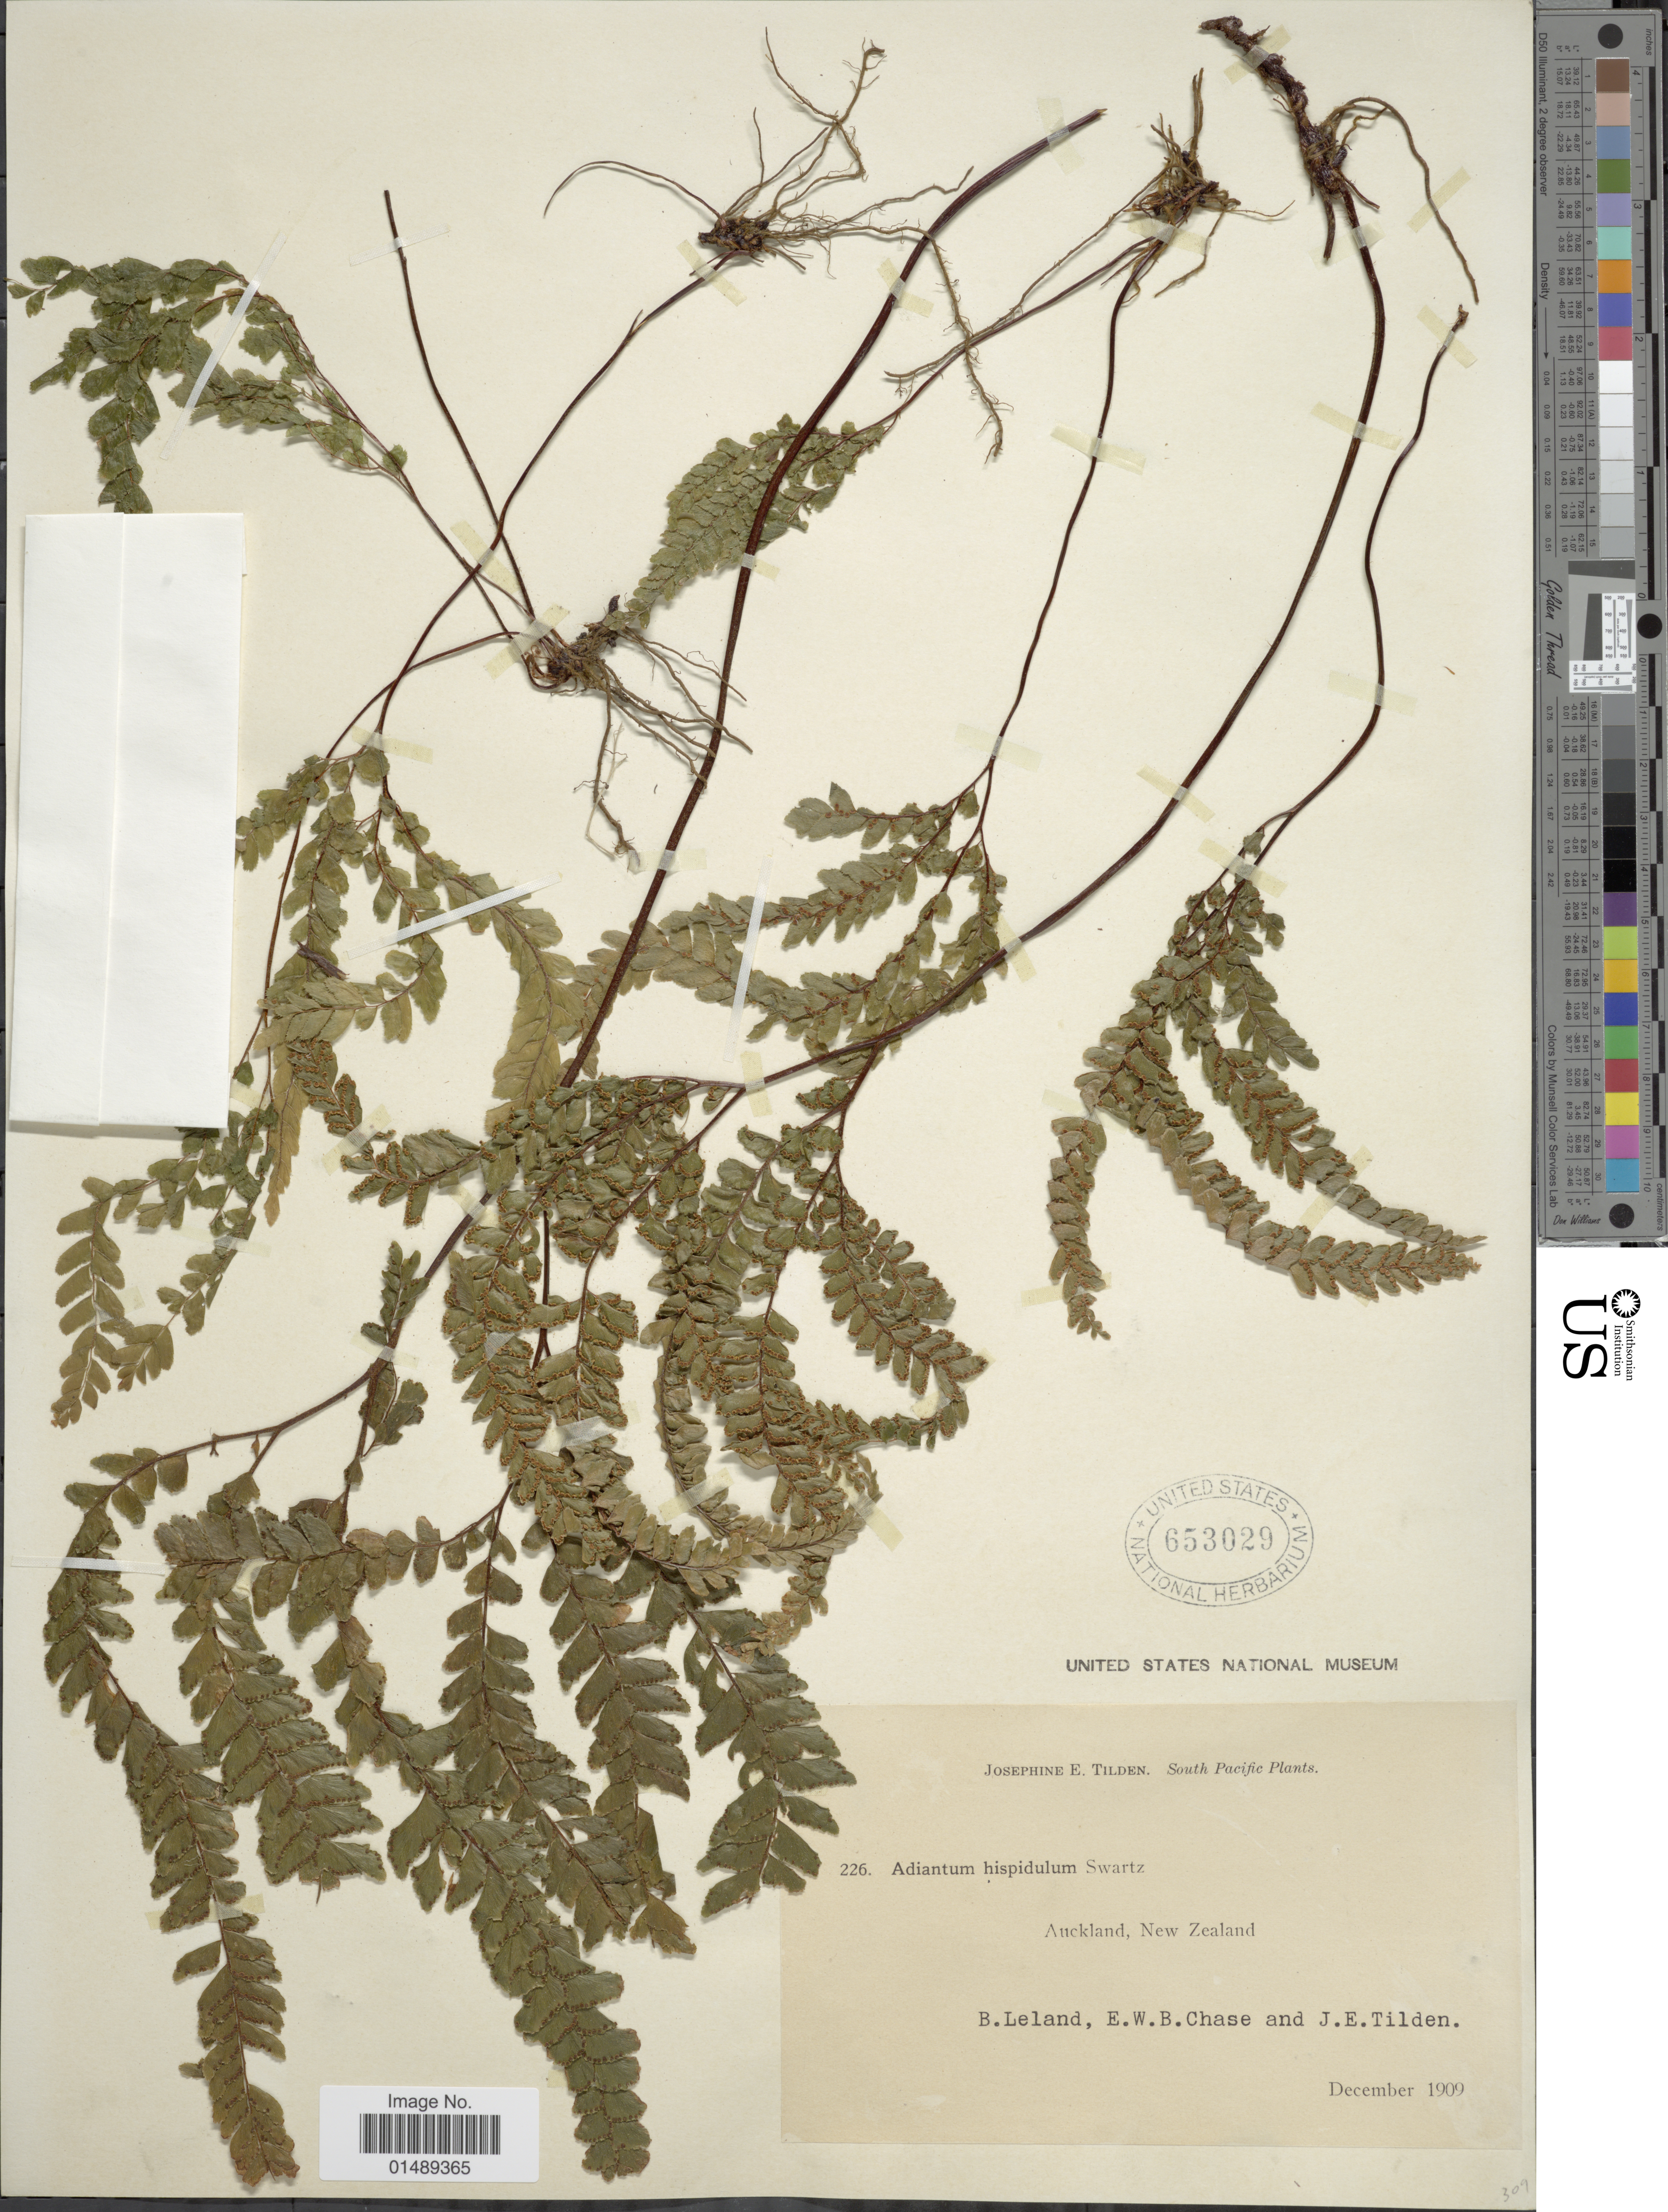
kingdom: Plantae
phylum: Tracheophyta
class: Polypodiopsida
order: Polypodiales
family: Pteridaceae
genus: Adiantum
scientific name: Adiantum hispidulum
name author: Sw.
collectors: B. Leland, E. W. Chase & J. E. Tilden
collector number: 226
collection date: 1909-12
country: New Zealand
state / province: Auckland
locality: South Pacific Plants, Auckland, New Zealand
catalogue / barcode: US 653029